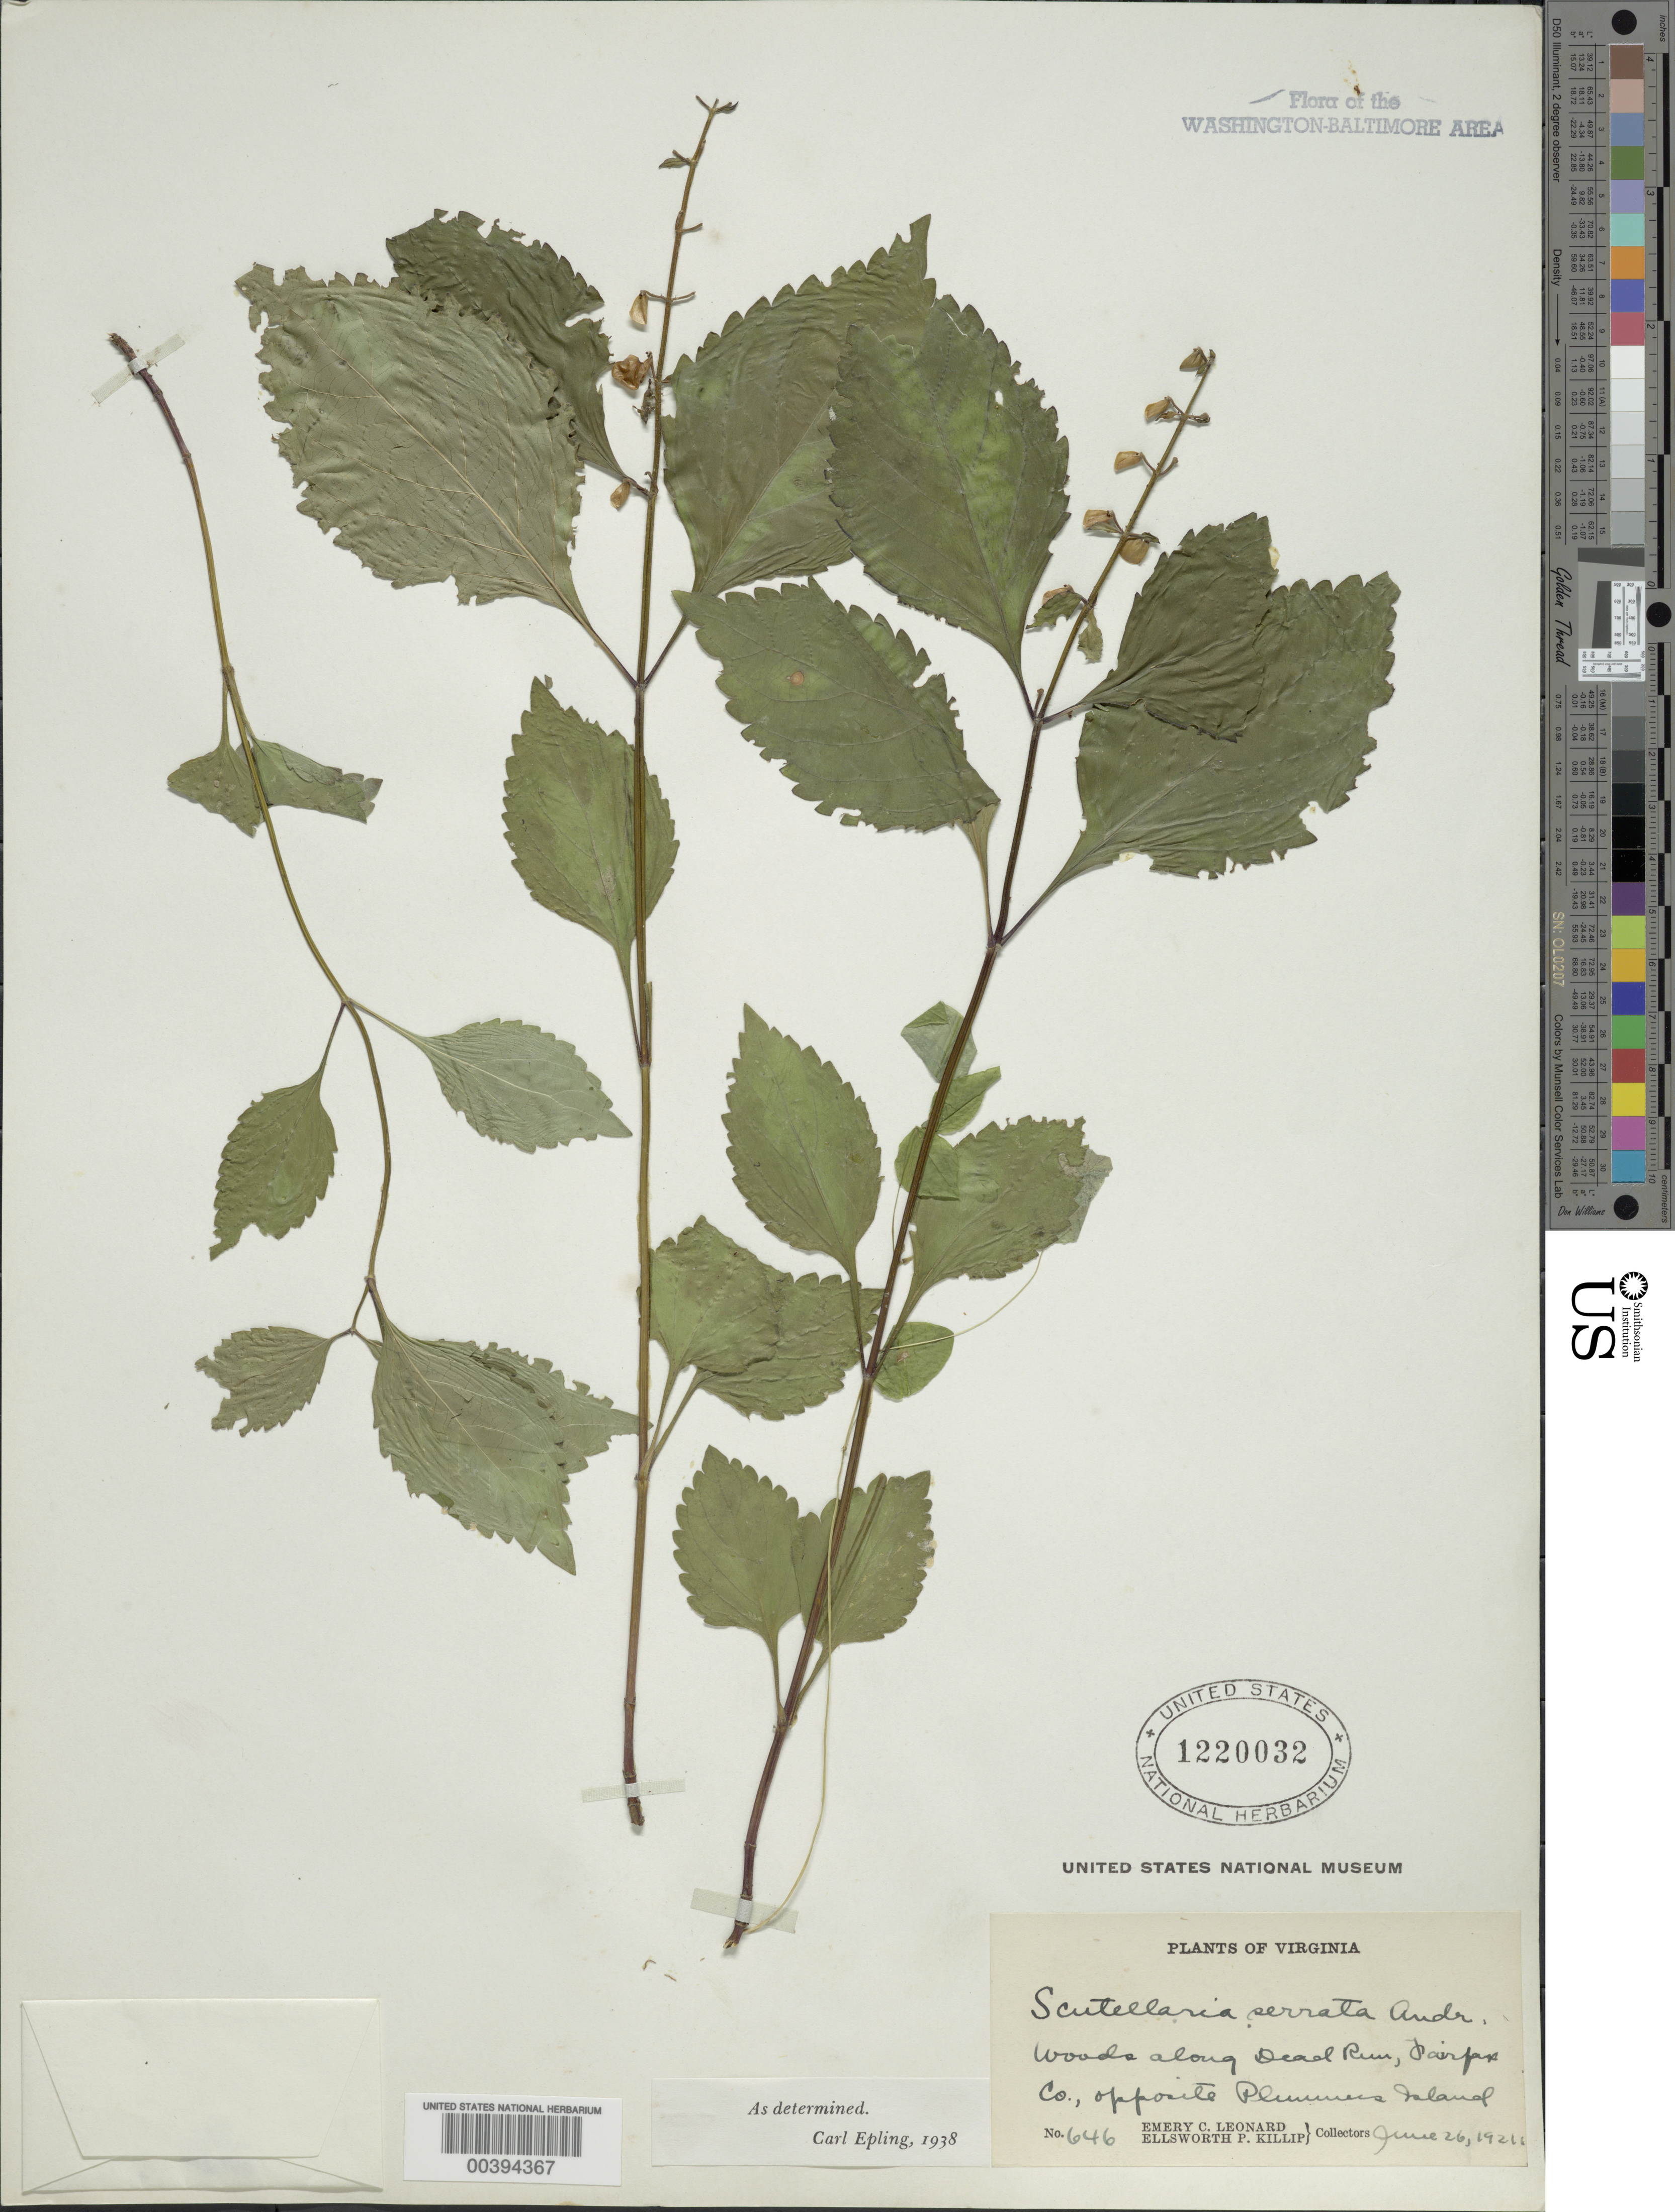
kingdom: Plantae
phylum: Tracheophyta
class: Magnoliopsida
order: Lamiales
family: Lamiaceae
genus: Scutellaria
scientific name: Scutellaria serrata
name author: Andrews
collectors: E. C. Leonard & E. P. Killip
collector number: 646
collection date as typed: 26 Jun 1921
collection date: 1921-06-26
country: United States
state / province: Virginia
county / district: Fairfax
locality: Dead Run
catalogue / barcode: US 1220032